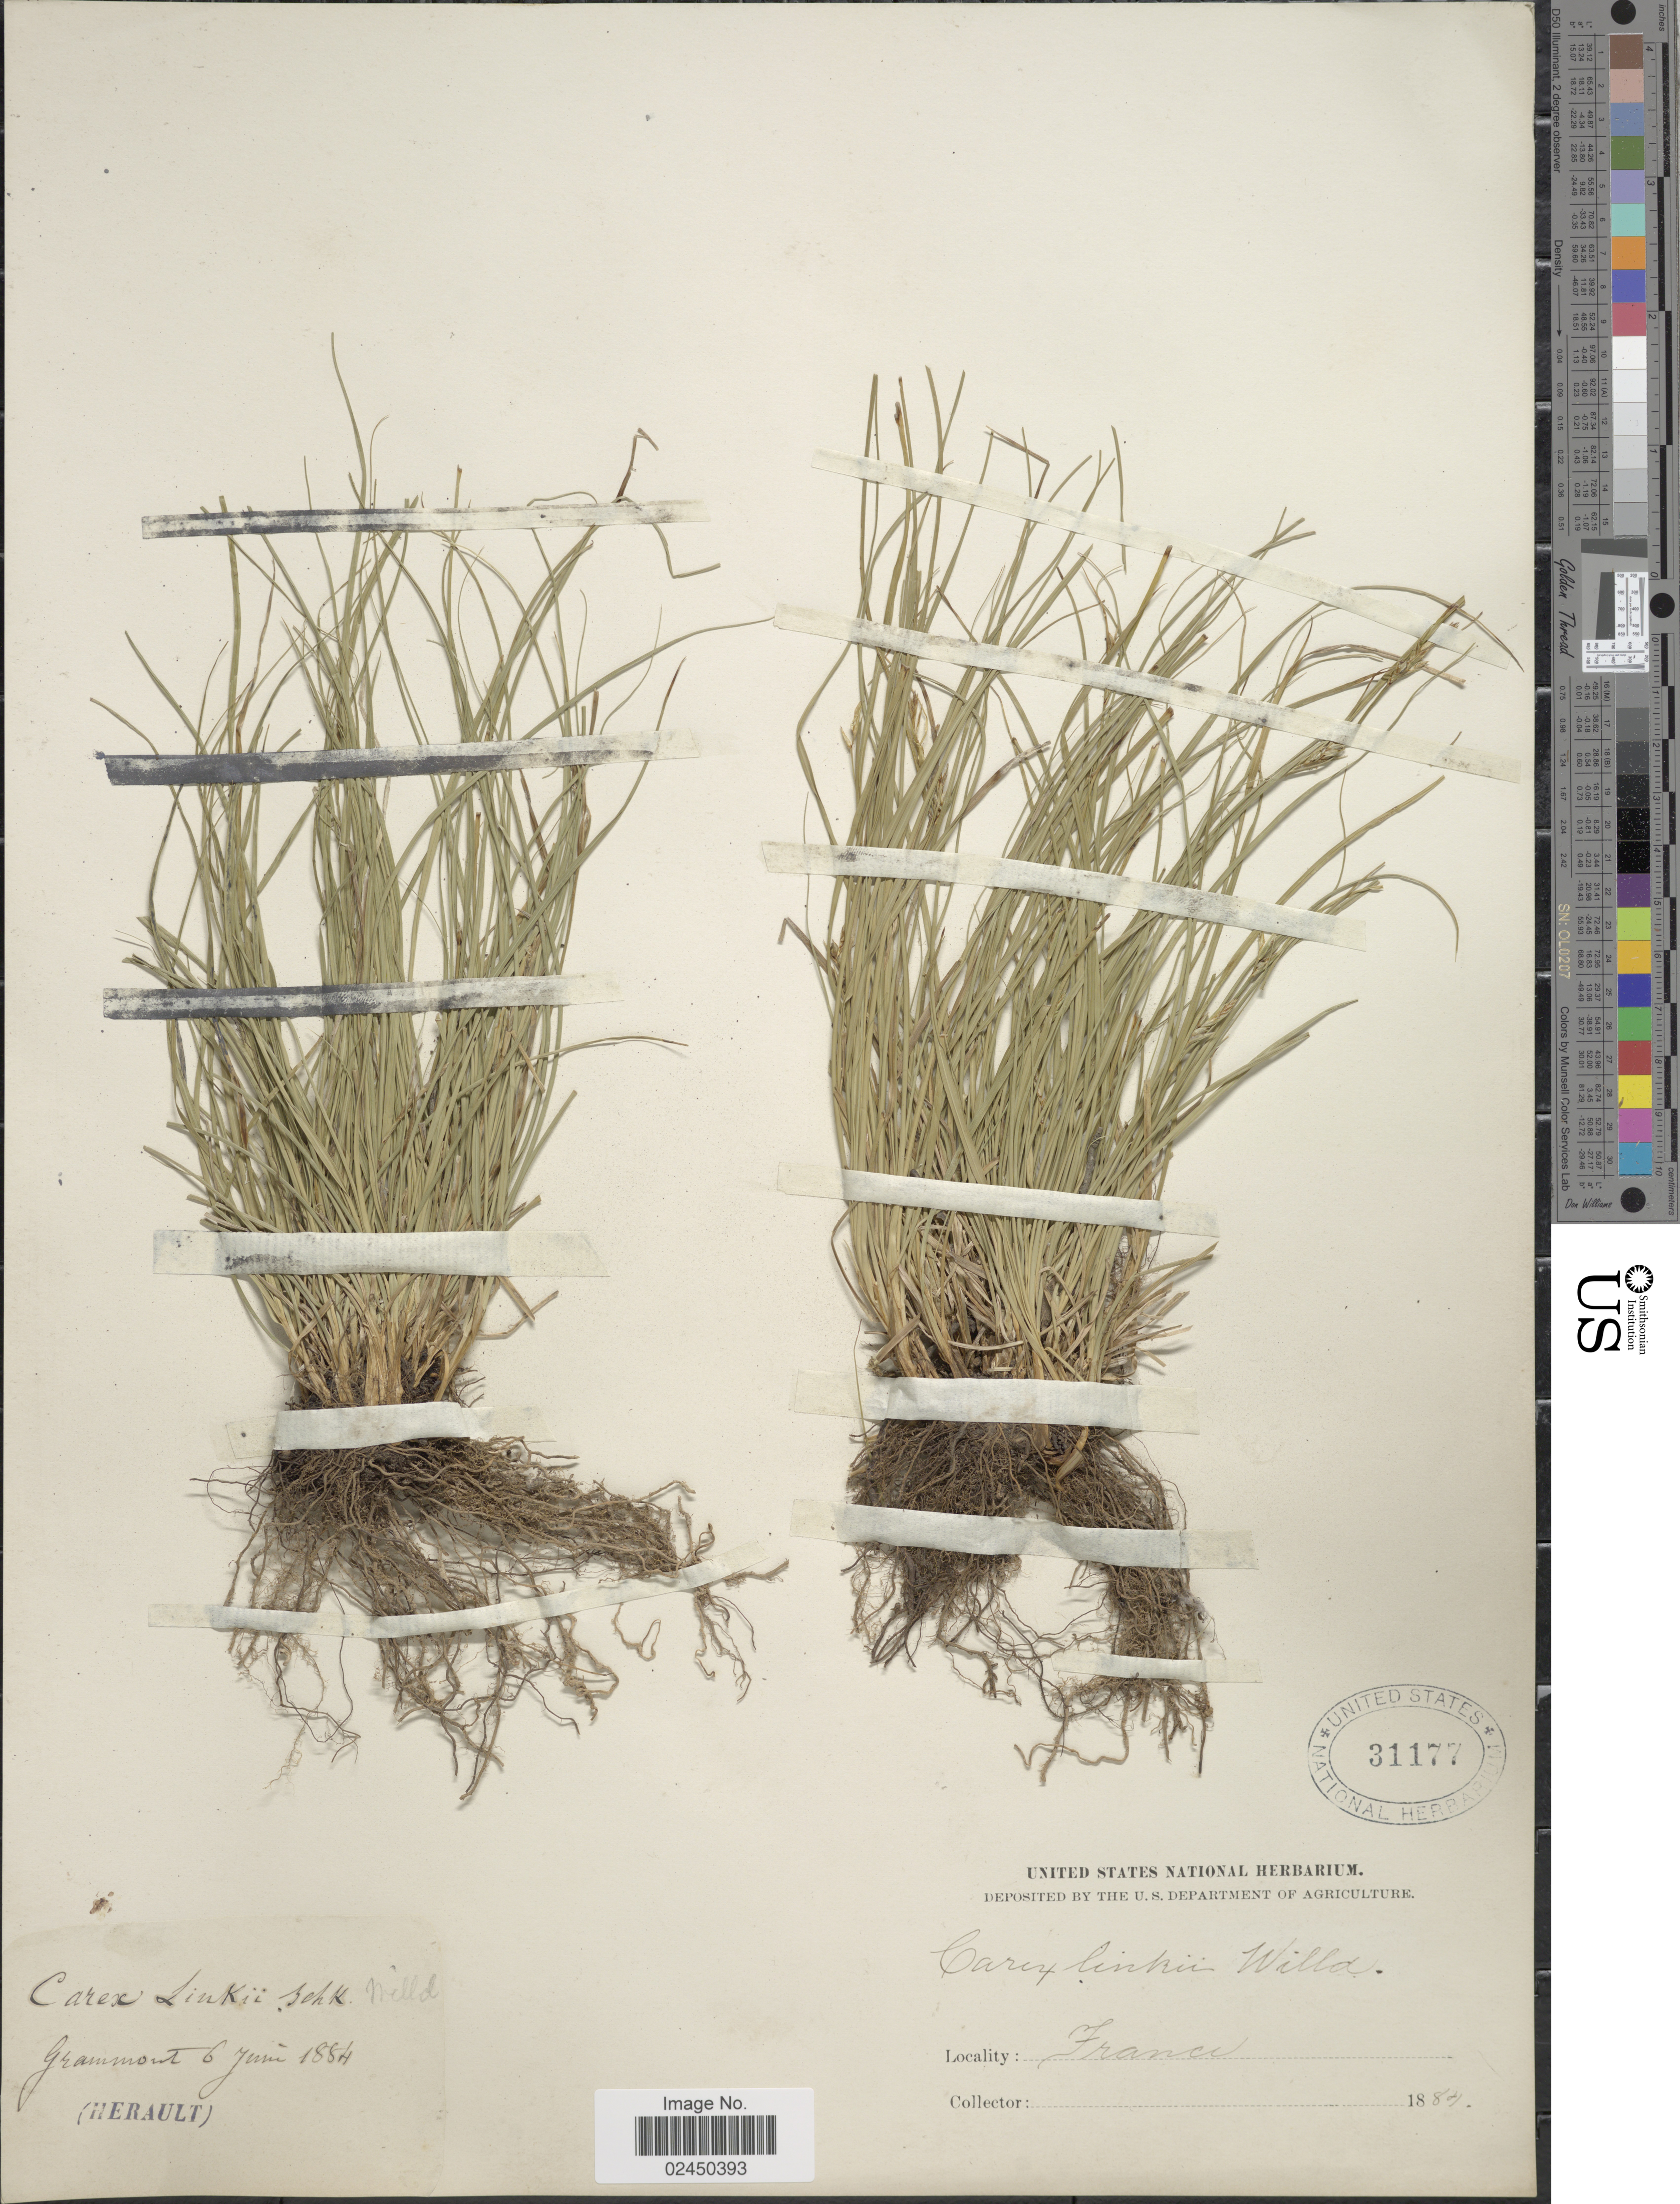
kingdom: Plantae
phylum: Tracheophyta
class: Liliopsida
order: Poales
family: Cyperaceae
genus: Carex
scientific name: Carex distachya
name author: Desf.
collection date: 1884-06-06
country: France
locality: Grammont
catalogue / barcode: US 31177